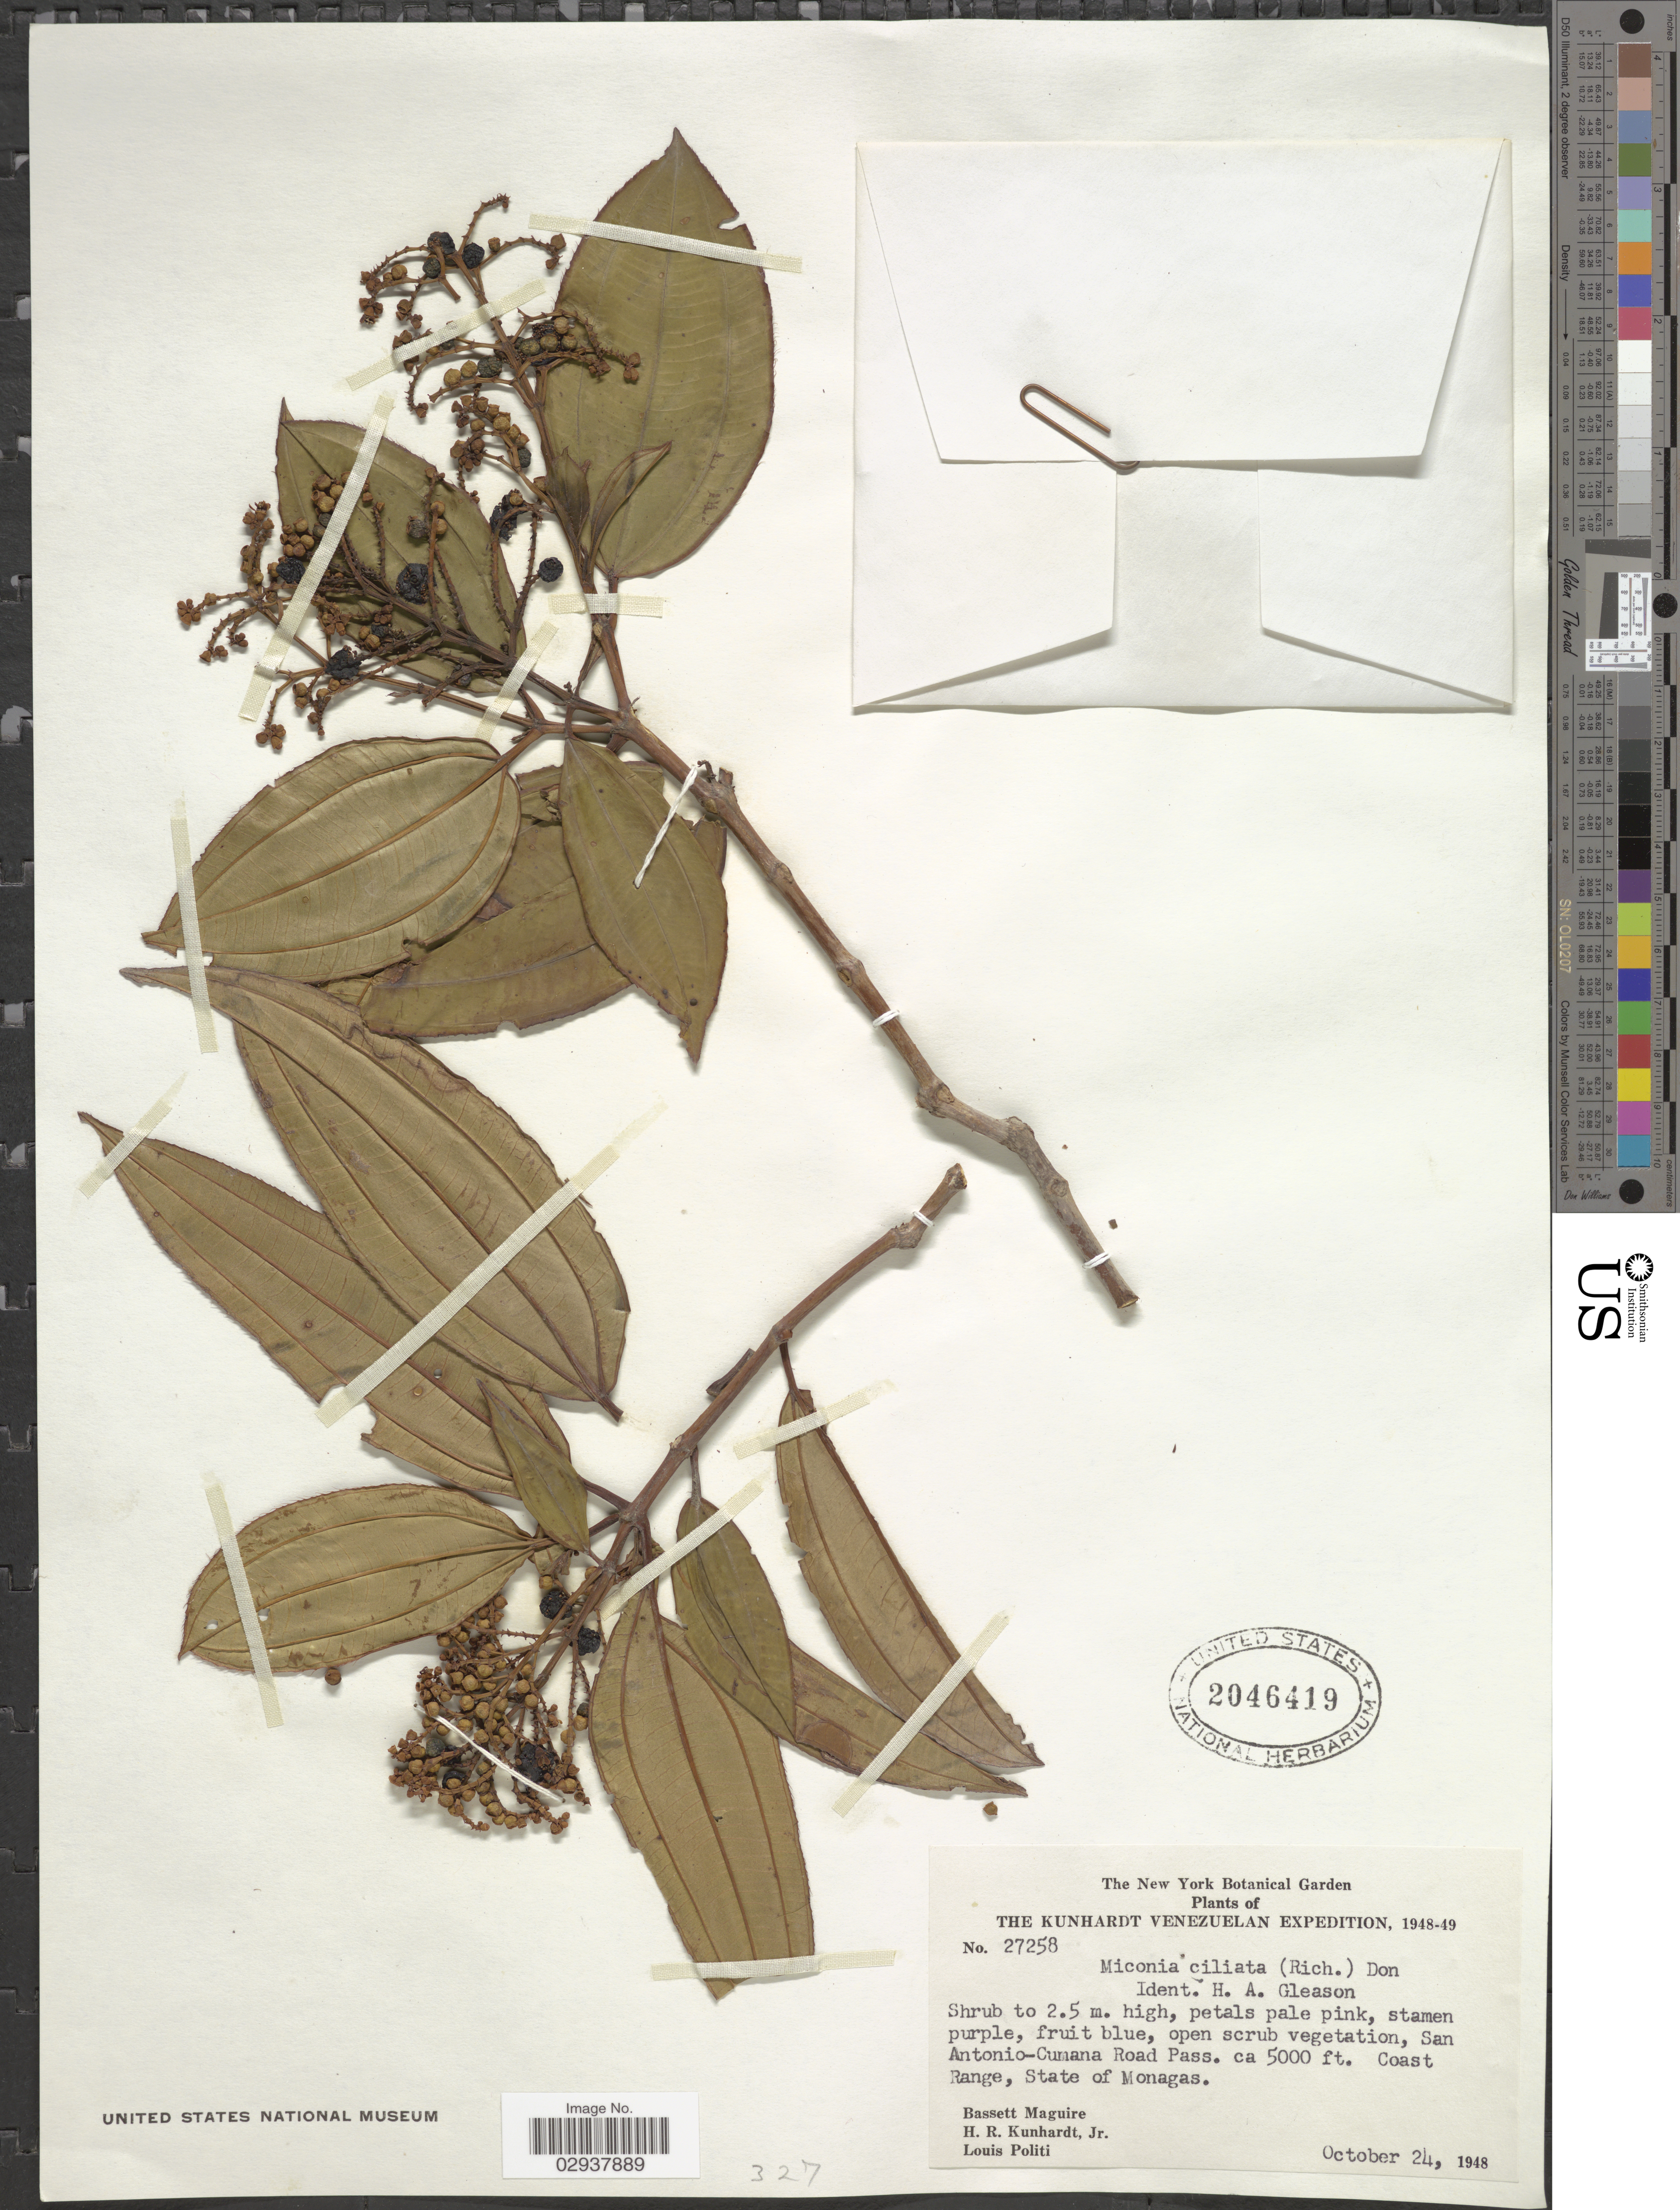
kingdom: Plantae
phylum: Tracheophyta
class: Magnoliopsida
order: Myrtales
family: Melastomataceae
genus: Miconia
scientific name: Miconia ciliata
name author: (Rich.) DC.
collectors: B. Maguire, H. Kunhardt & L. Politi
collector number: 27258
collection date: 1948-10-24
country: Venezuela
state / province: Monagas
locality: San Antonio-Cumana Road Pass. Coast Range, State of Monagas.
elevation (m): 1524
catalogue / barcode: US 2046419